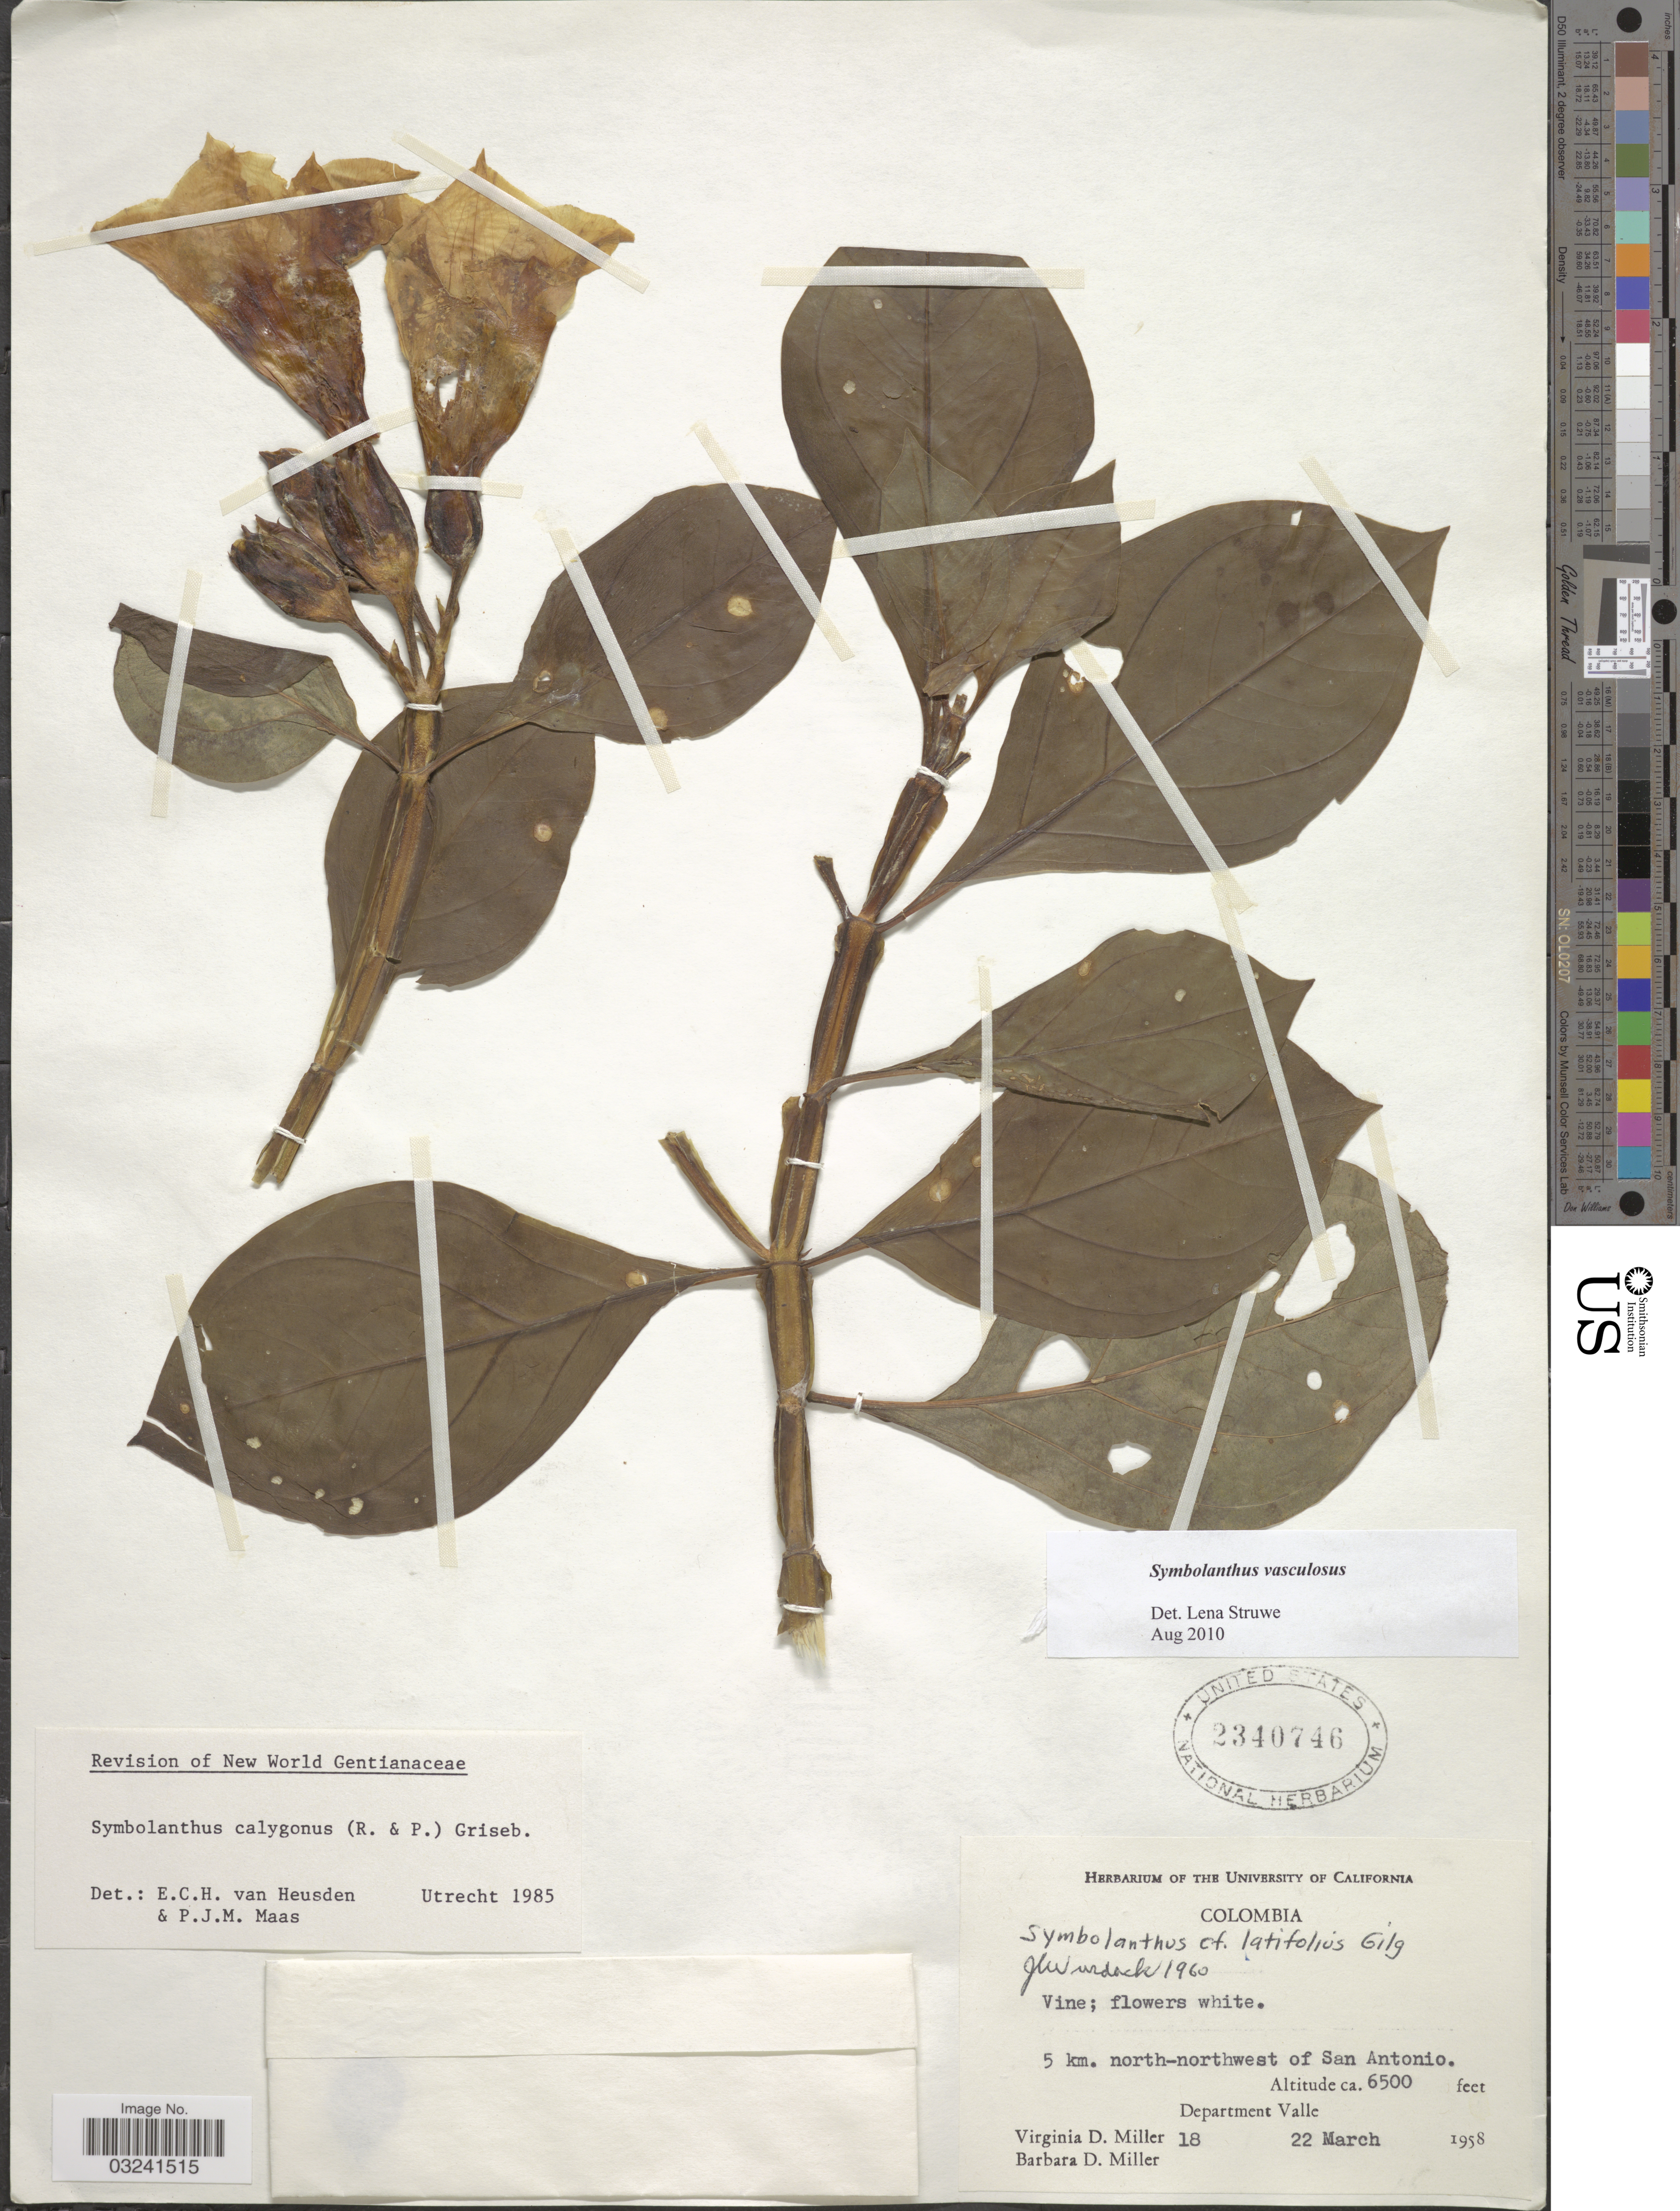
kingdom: Plantae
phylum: Tracheophyta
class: Magnoliopsida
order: Gentianales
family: Gentianaceae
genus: Symbolanthus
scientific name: Symbolanthus vasculosus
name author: (Griseb.) Gilg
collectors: V. D. Miller & B. D. Miller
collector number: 18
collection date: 1958-03-22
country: Colombia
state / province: Valle del Cauca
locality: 5 km. north-northwest of San Antonio, Department Valle.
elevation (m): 1981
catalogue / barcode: US 2340746